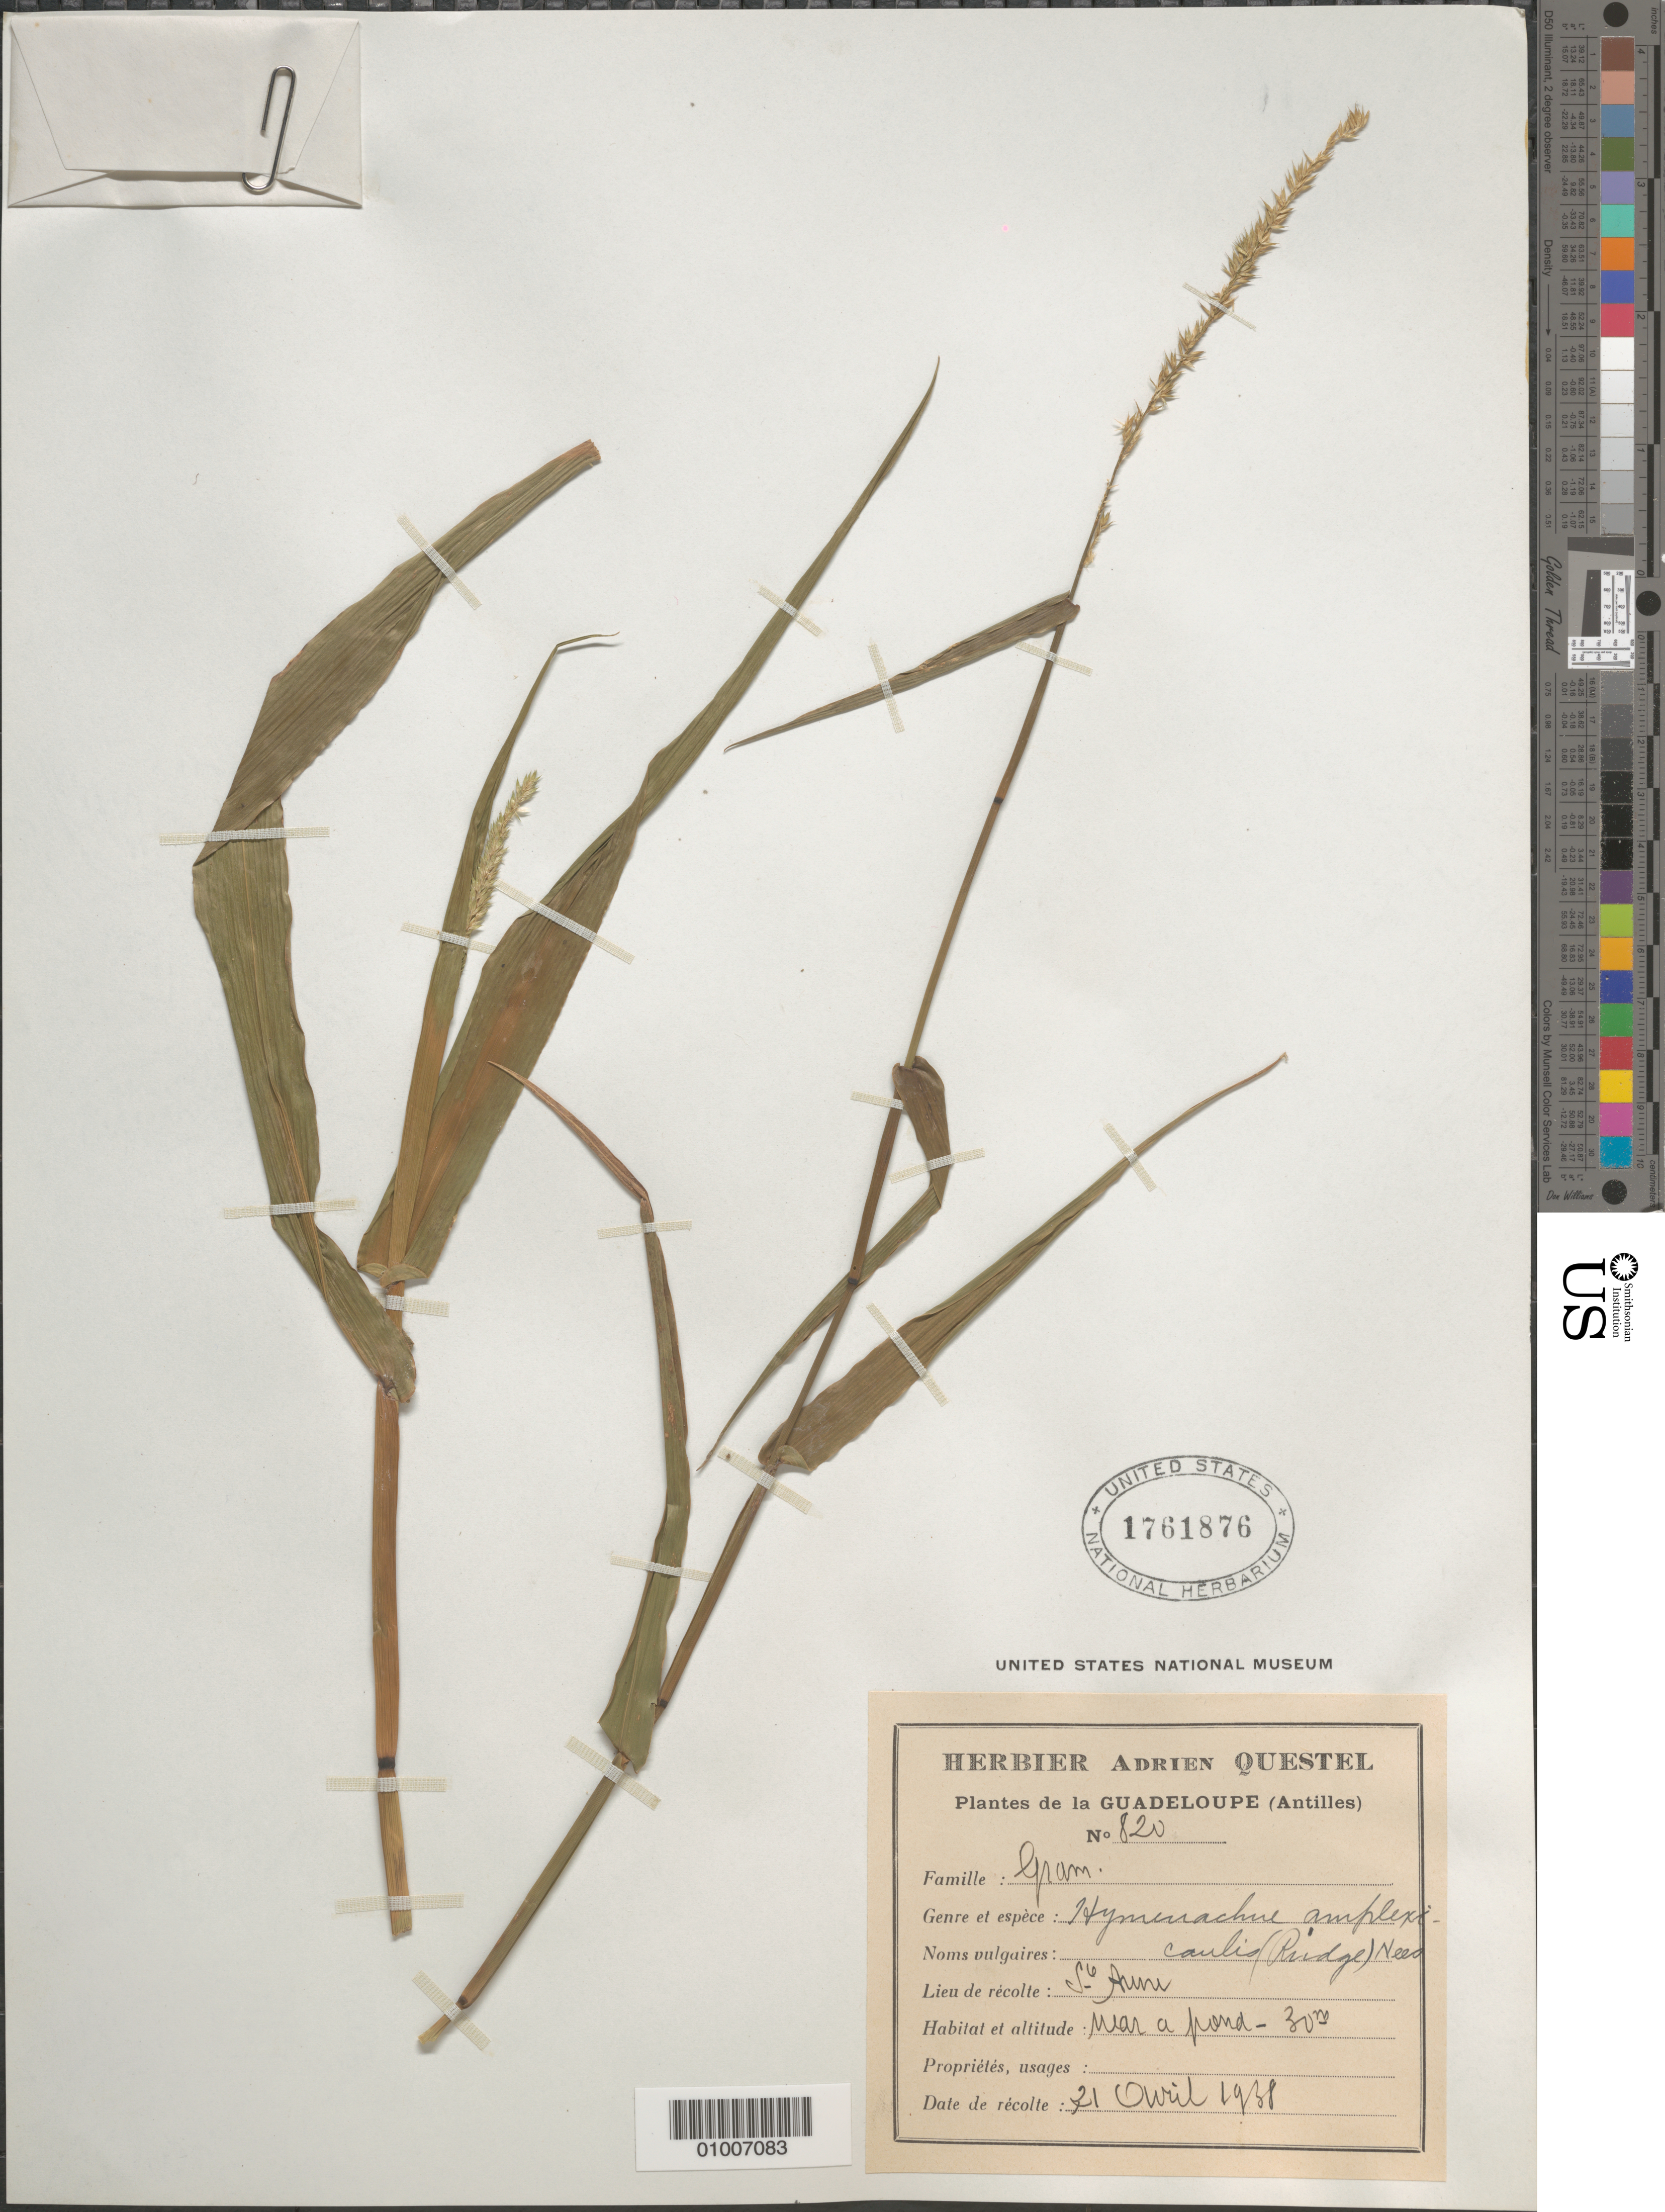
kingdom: Plantae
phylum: Tracheophyta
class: Liliopsida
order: Poales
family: Poaceae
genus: Hymenachne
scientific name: Hymenachne amplexicaulis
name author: (Rudge) Nees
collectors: A. Questel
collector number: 820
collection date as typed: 21 Apr 1938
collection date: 1938-04-21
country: Guadeloupe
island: Basse Terre [Guadeloupe]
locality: Grande-Terre, Sainte-Anne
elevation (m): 30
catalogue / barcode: US 1761876